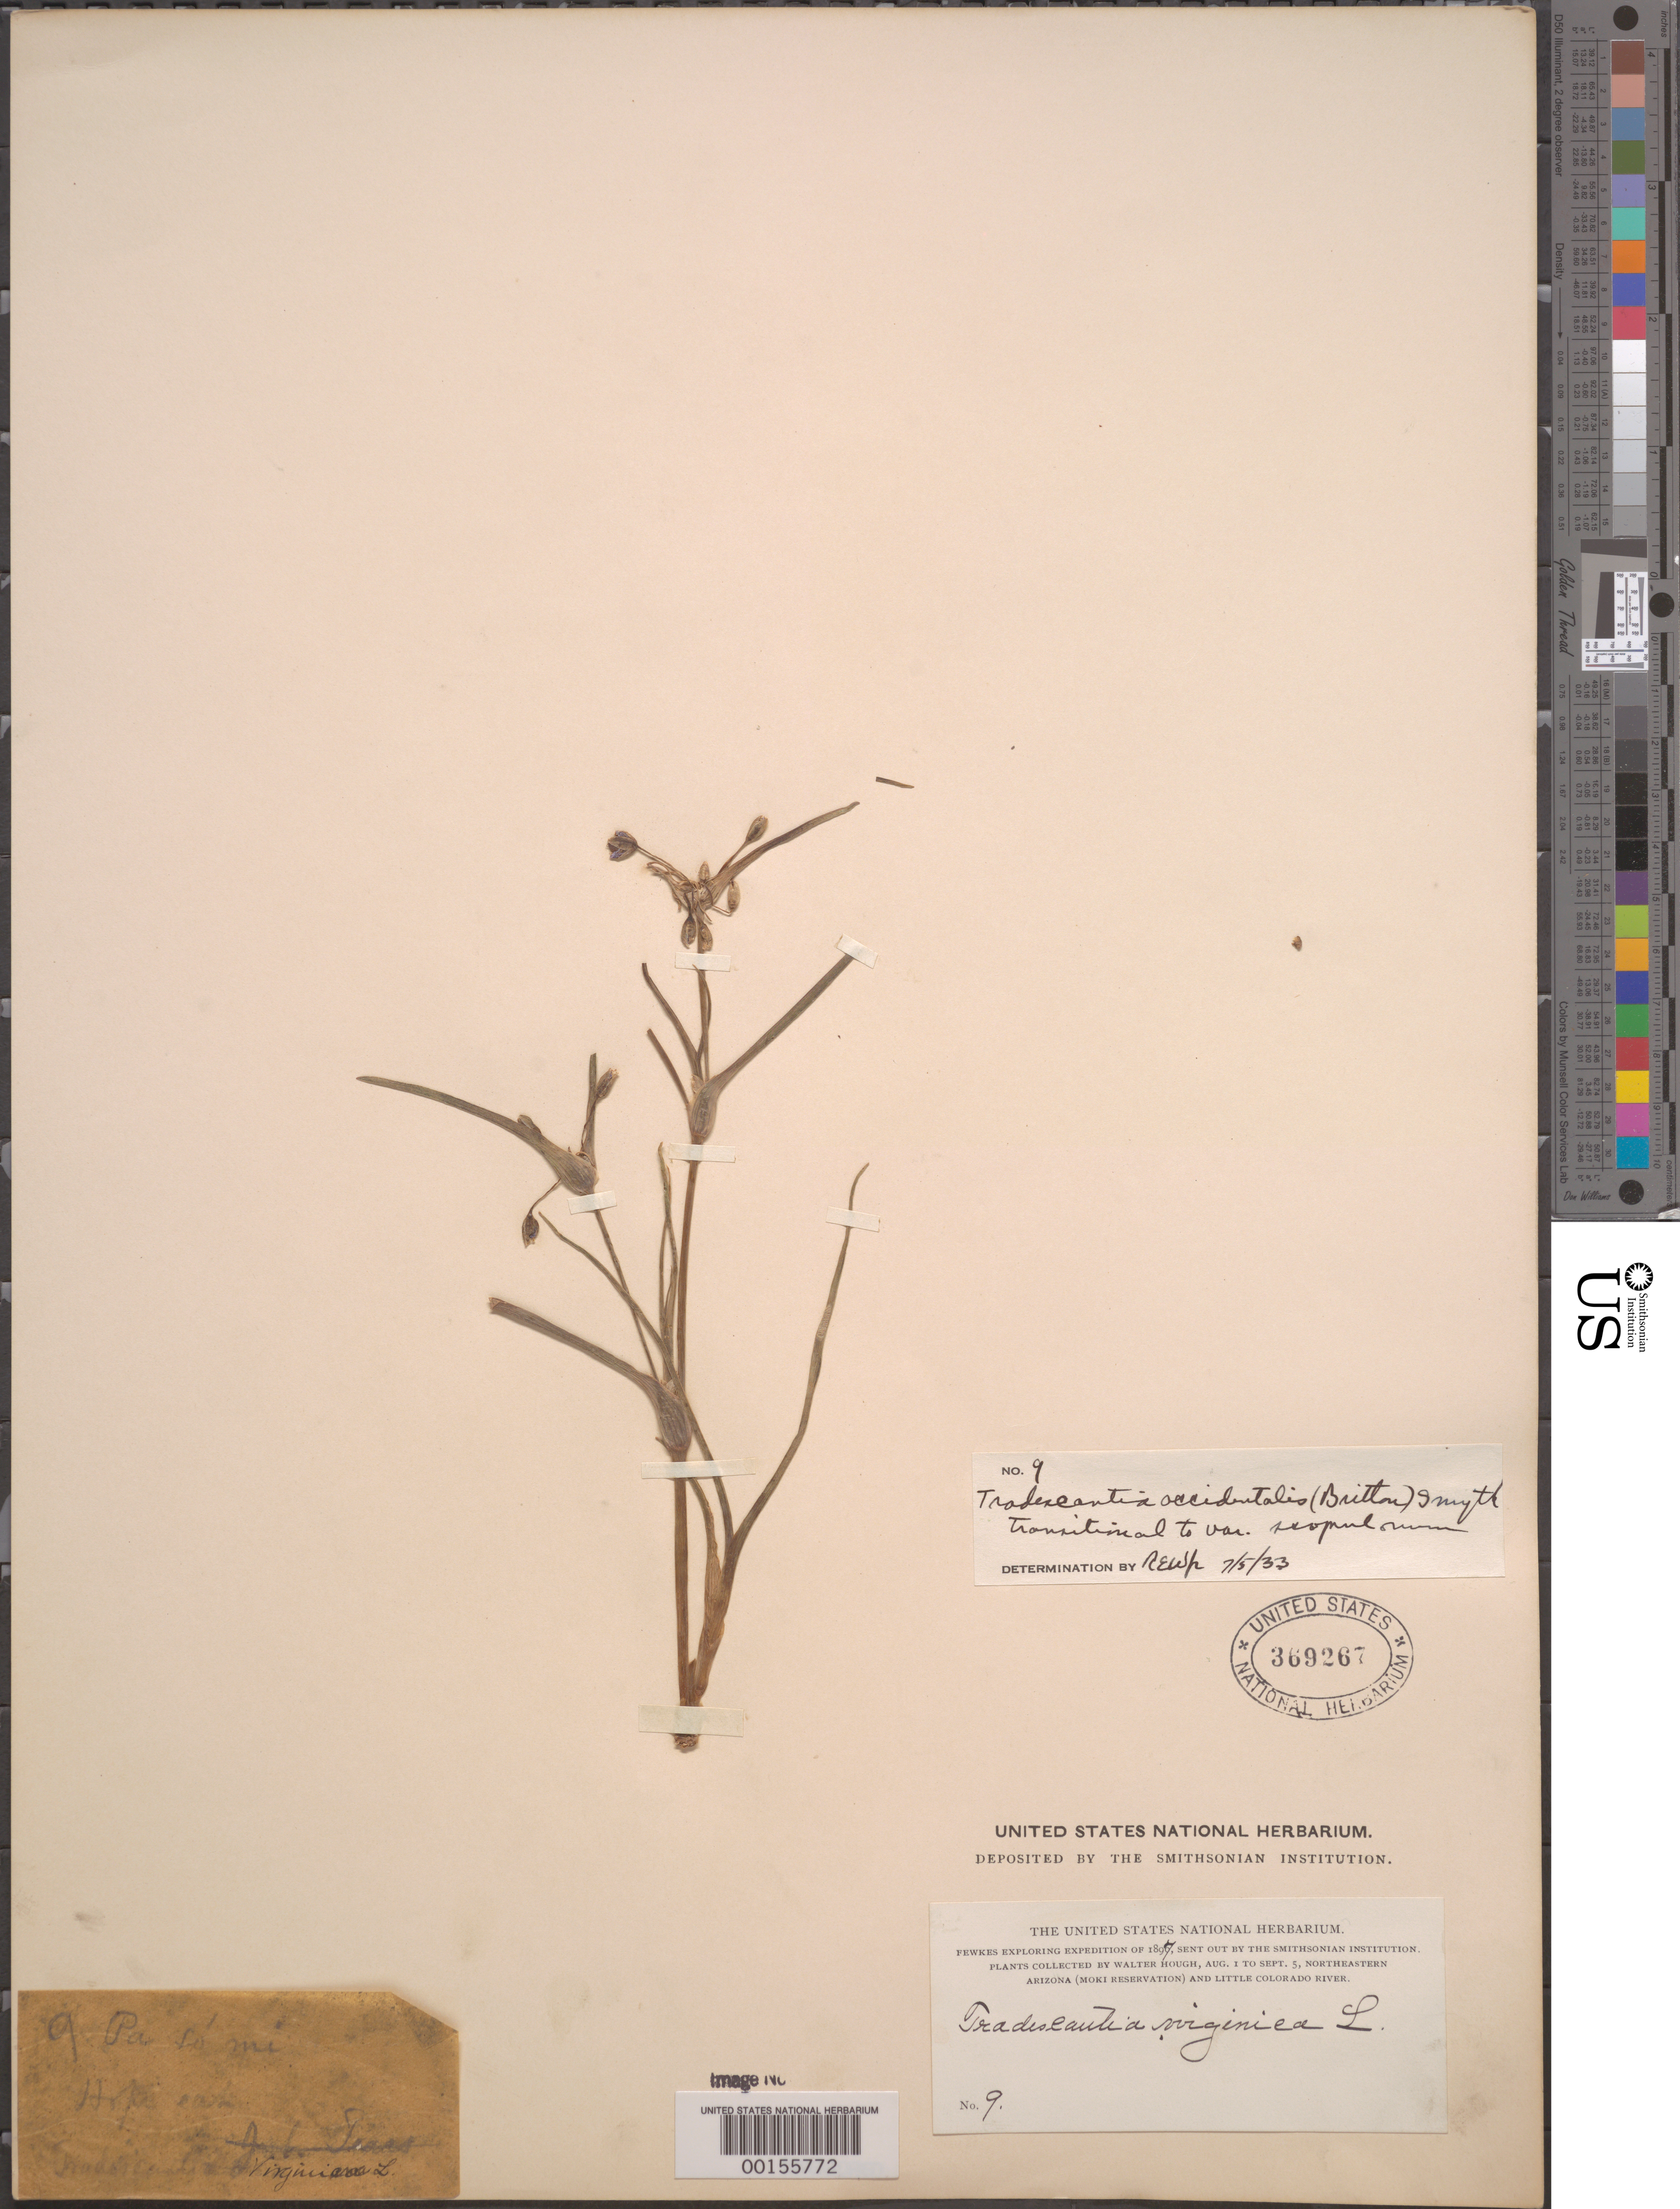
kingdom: Plantae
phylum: Tracheophyta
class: Liliopsida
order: Commelinales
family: Commelinaceae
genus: Tradescantia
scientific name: Tradescantia occidentalis var. scopulorum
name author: (Rose) E.S. Anderson & Woodson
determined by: Woodson, R. E., Jr.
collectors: W. Hough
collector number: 09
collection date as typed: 01 Aug 1897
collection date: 1897-08-01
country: United States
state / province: Arizona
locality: Moki reservation and little colorado river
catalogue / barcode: US 369267